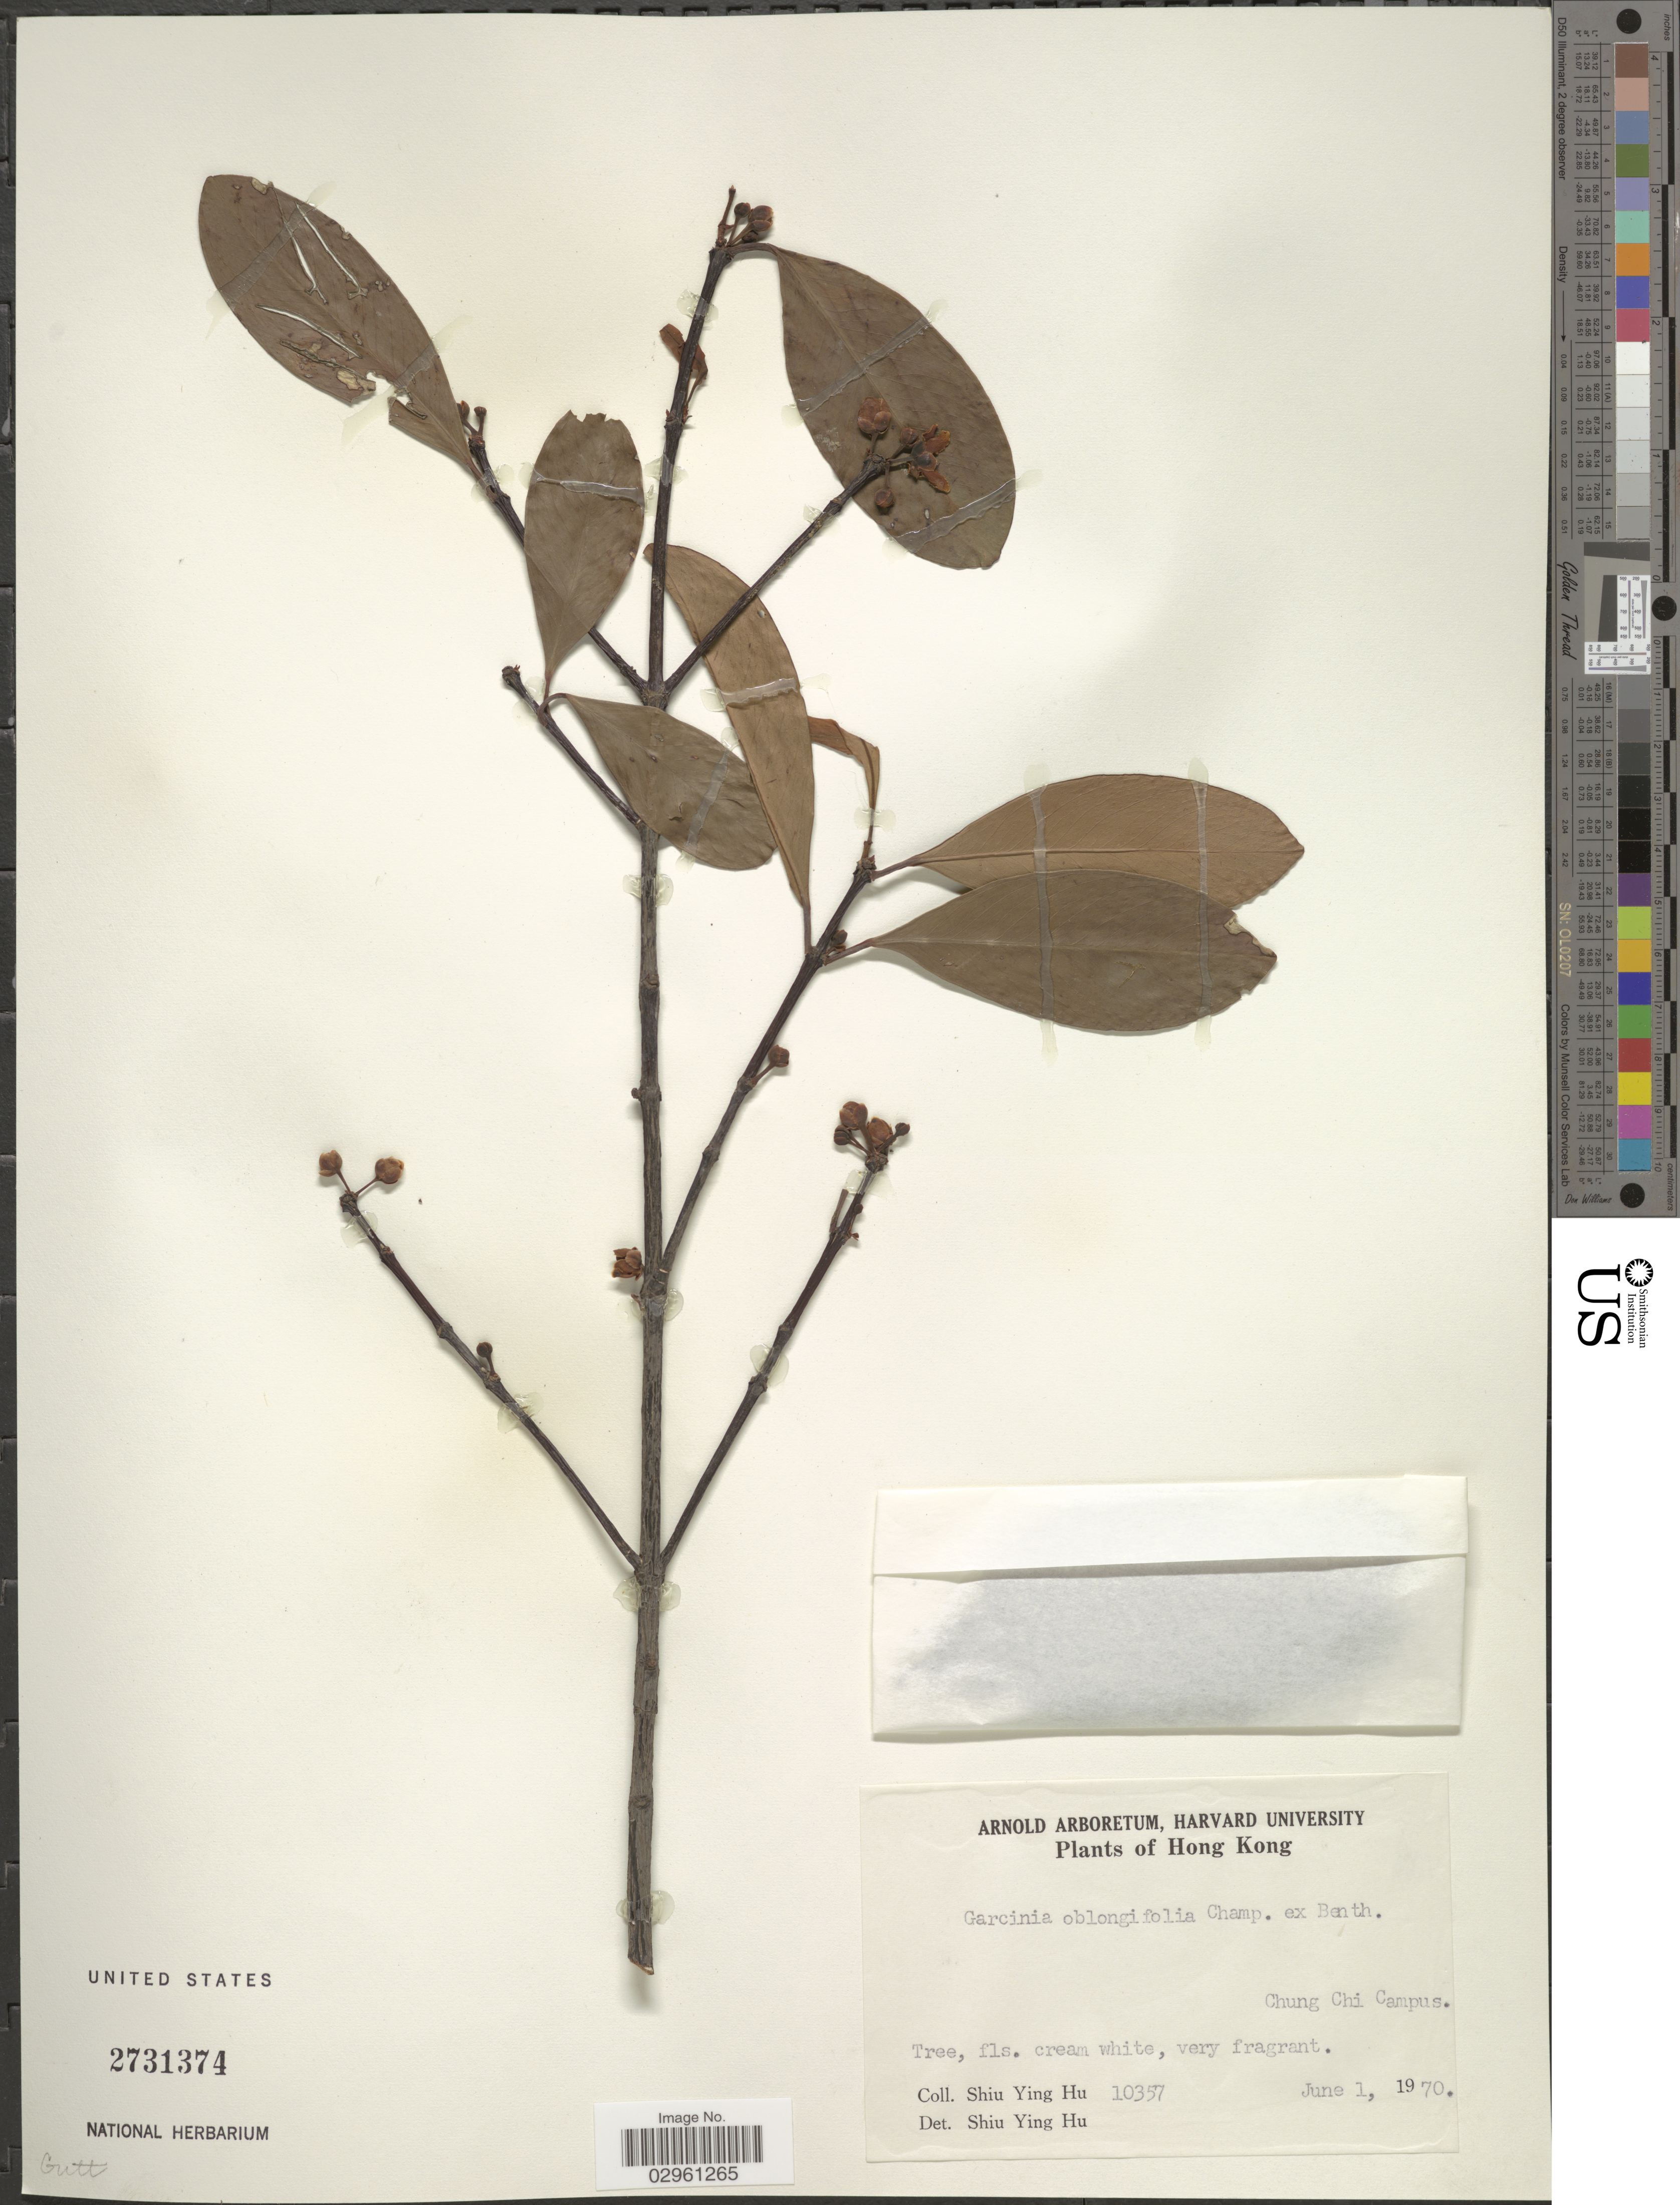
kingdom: Plantae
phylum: Tracheophyta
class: Magnoliopsida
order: Malpighiales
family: Clusiaceae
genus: Garcinia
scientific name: Garcinia oblongifolia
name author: Champ. ex Benth.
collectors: S. Y. Hu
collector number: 10357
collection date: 1970-06-01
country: China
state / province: Hong Kong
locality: Chung Chi Campus.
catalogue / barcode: US 2731374